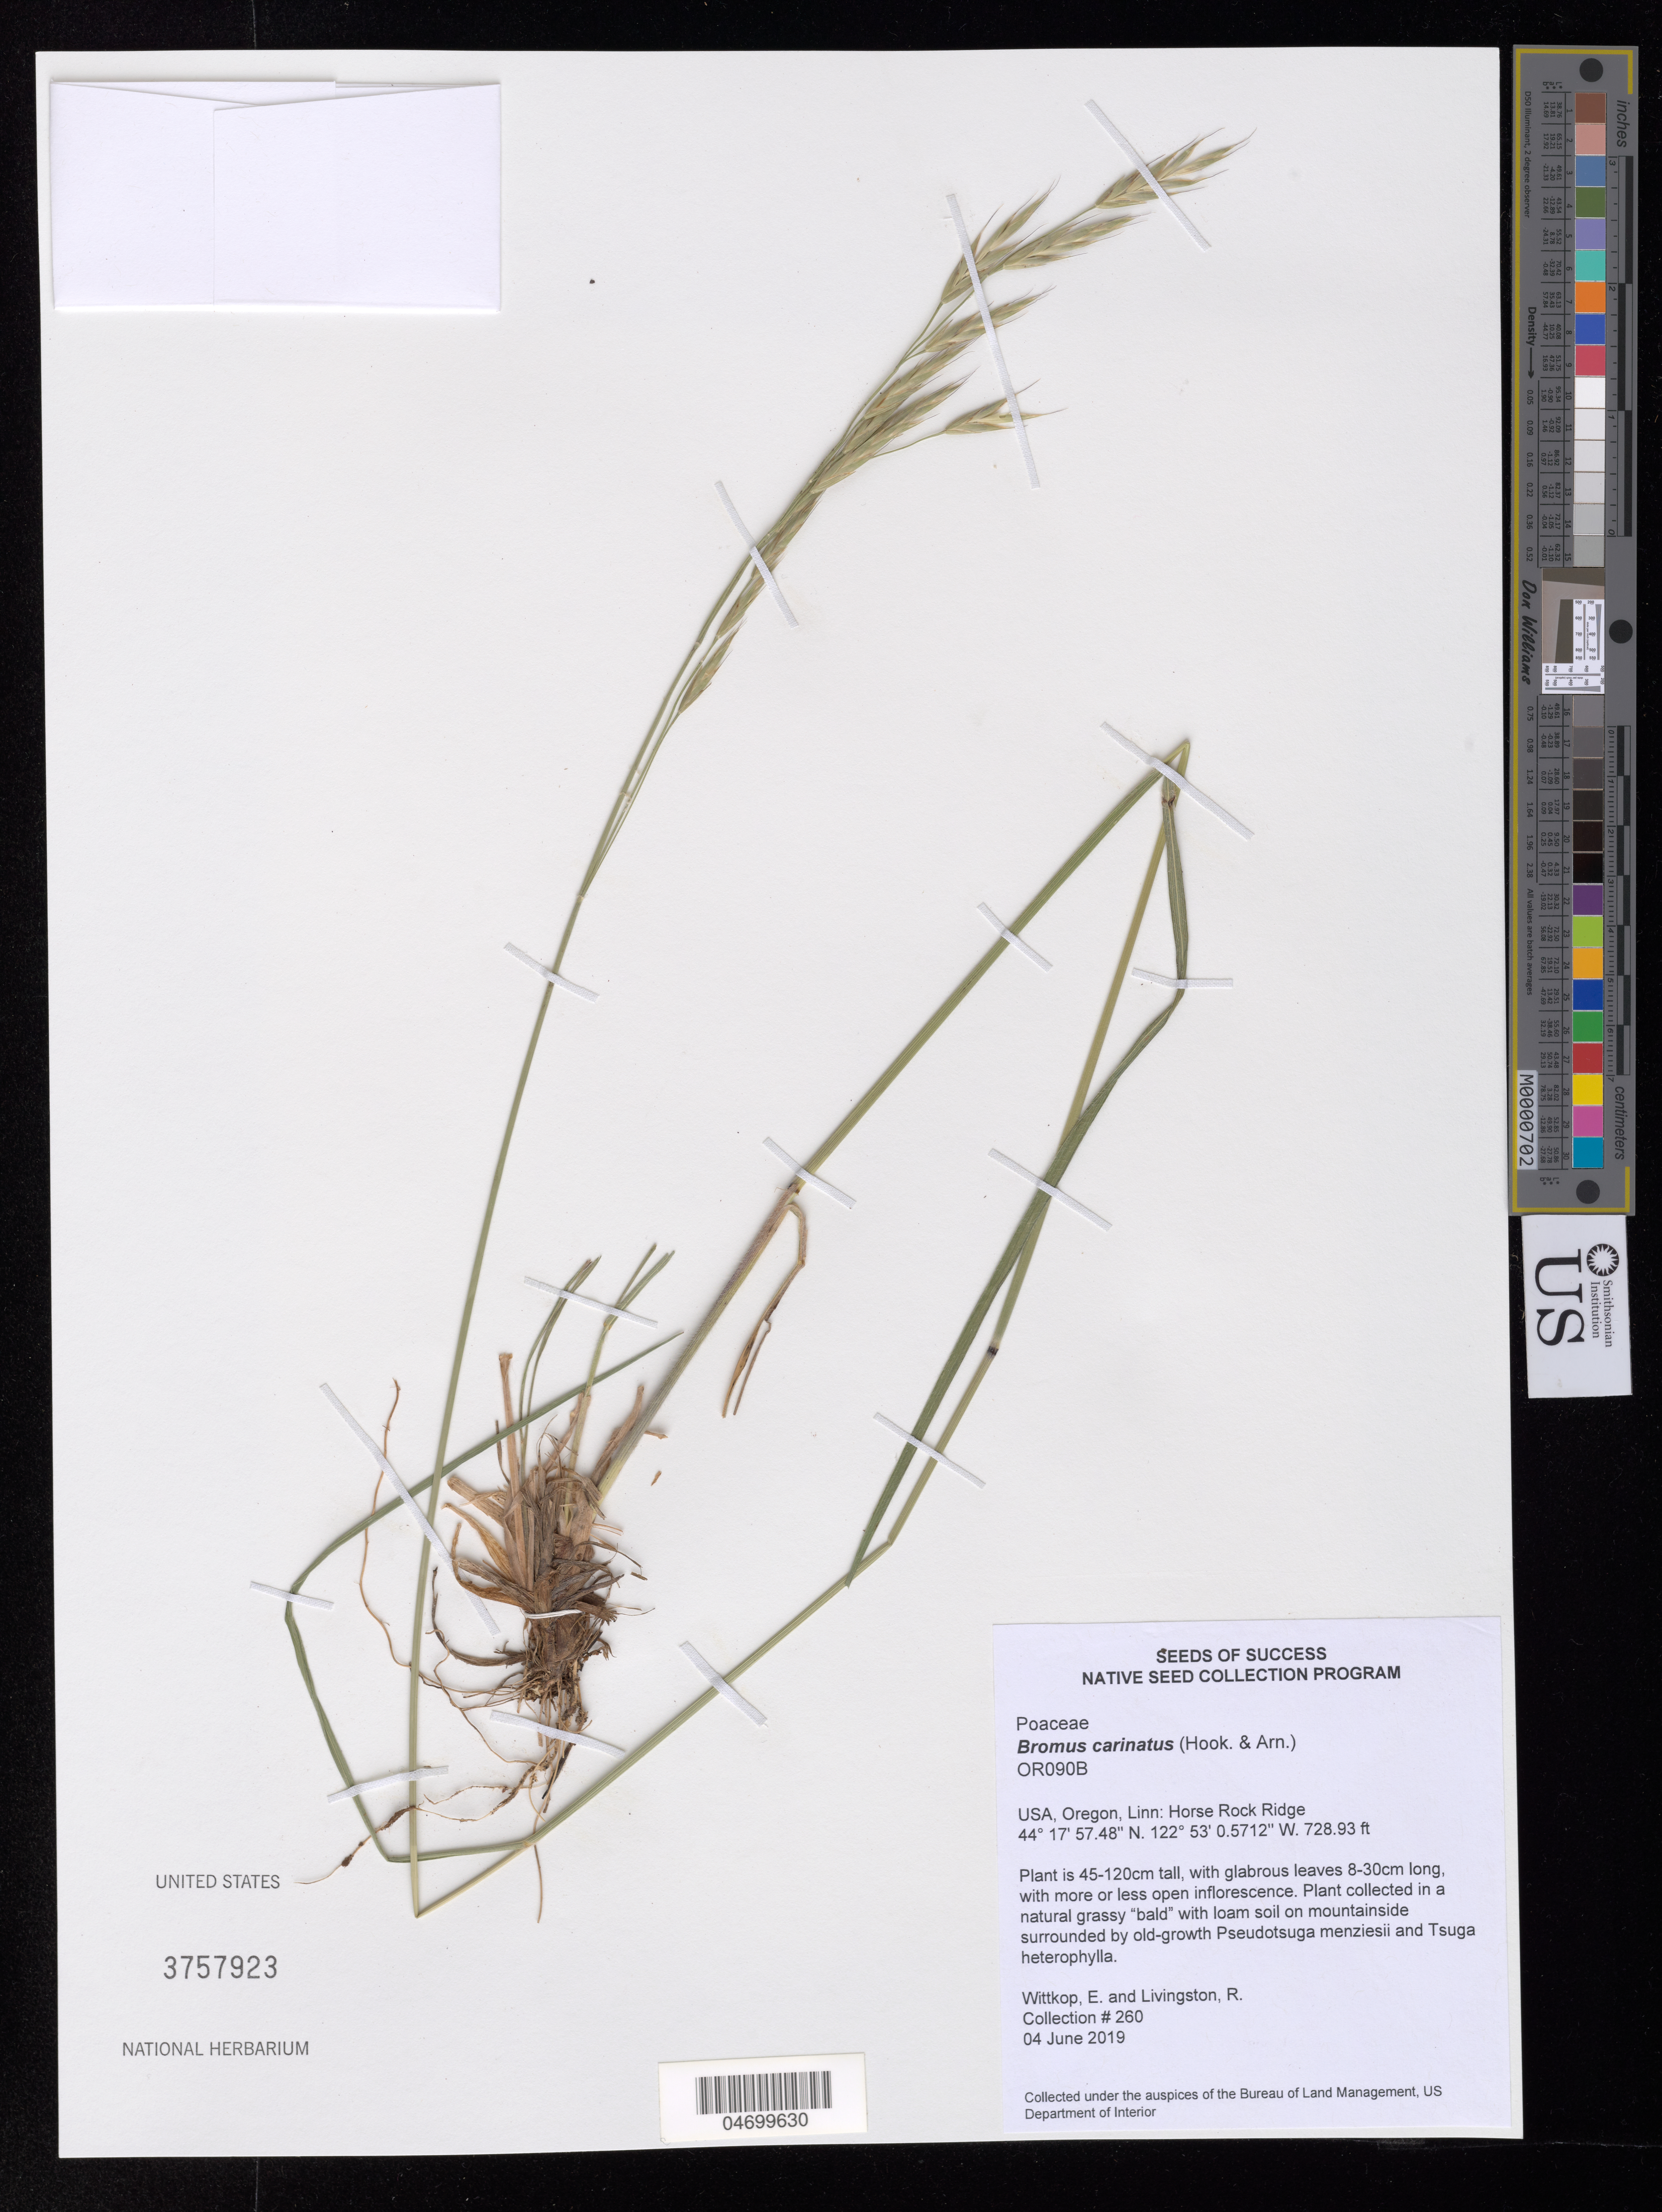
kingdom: Plantae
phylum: Tracheophyta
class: Liliopsida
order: Poales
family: Poaceae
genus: Bromus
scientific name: Bromus carinatus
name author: Hook. & Arn.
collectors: E. Wittkop & R. Livingston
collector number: OR090B-260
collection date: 2019-06-04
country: United States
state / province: Oregon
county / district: Linn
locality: Horse Rock Ridge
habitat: Loam soil. Natural grassy "bald" on mountainside surrounded by old-growth Pseudotsuga menziesii and Tsuga heterophylla.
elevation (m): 222.18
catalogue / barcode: US 3757923